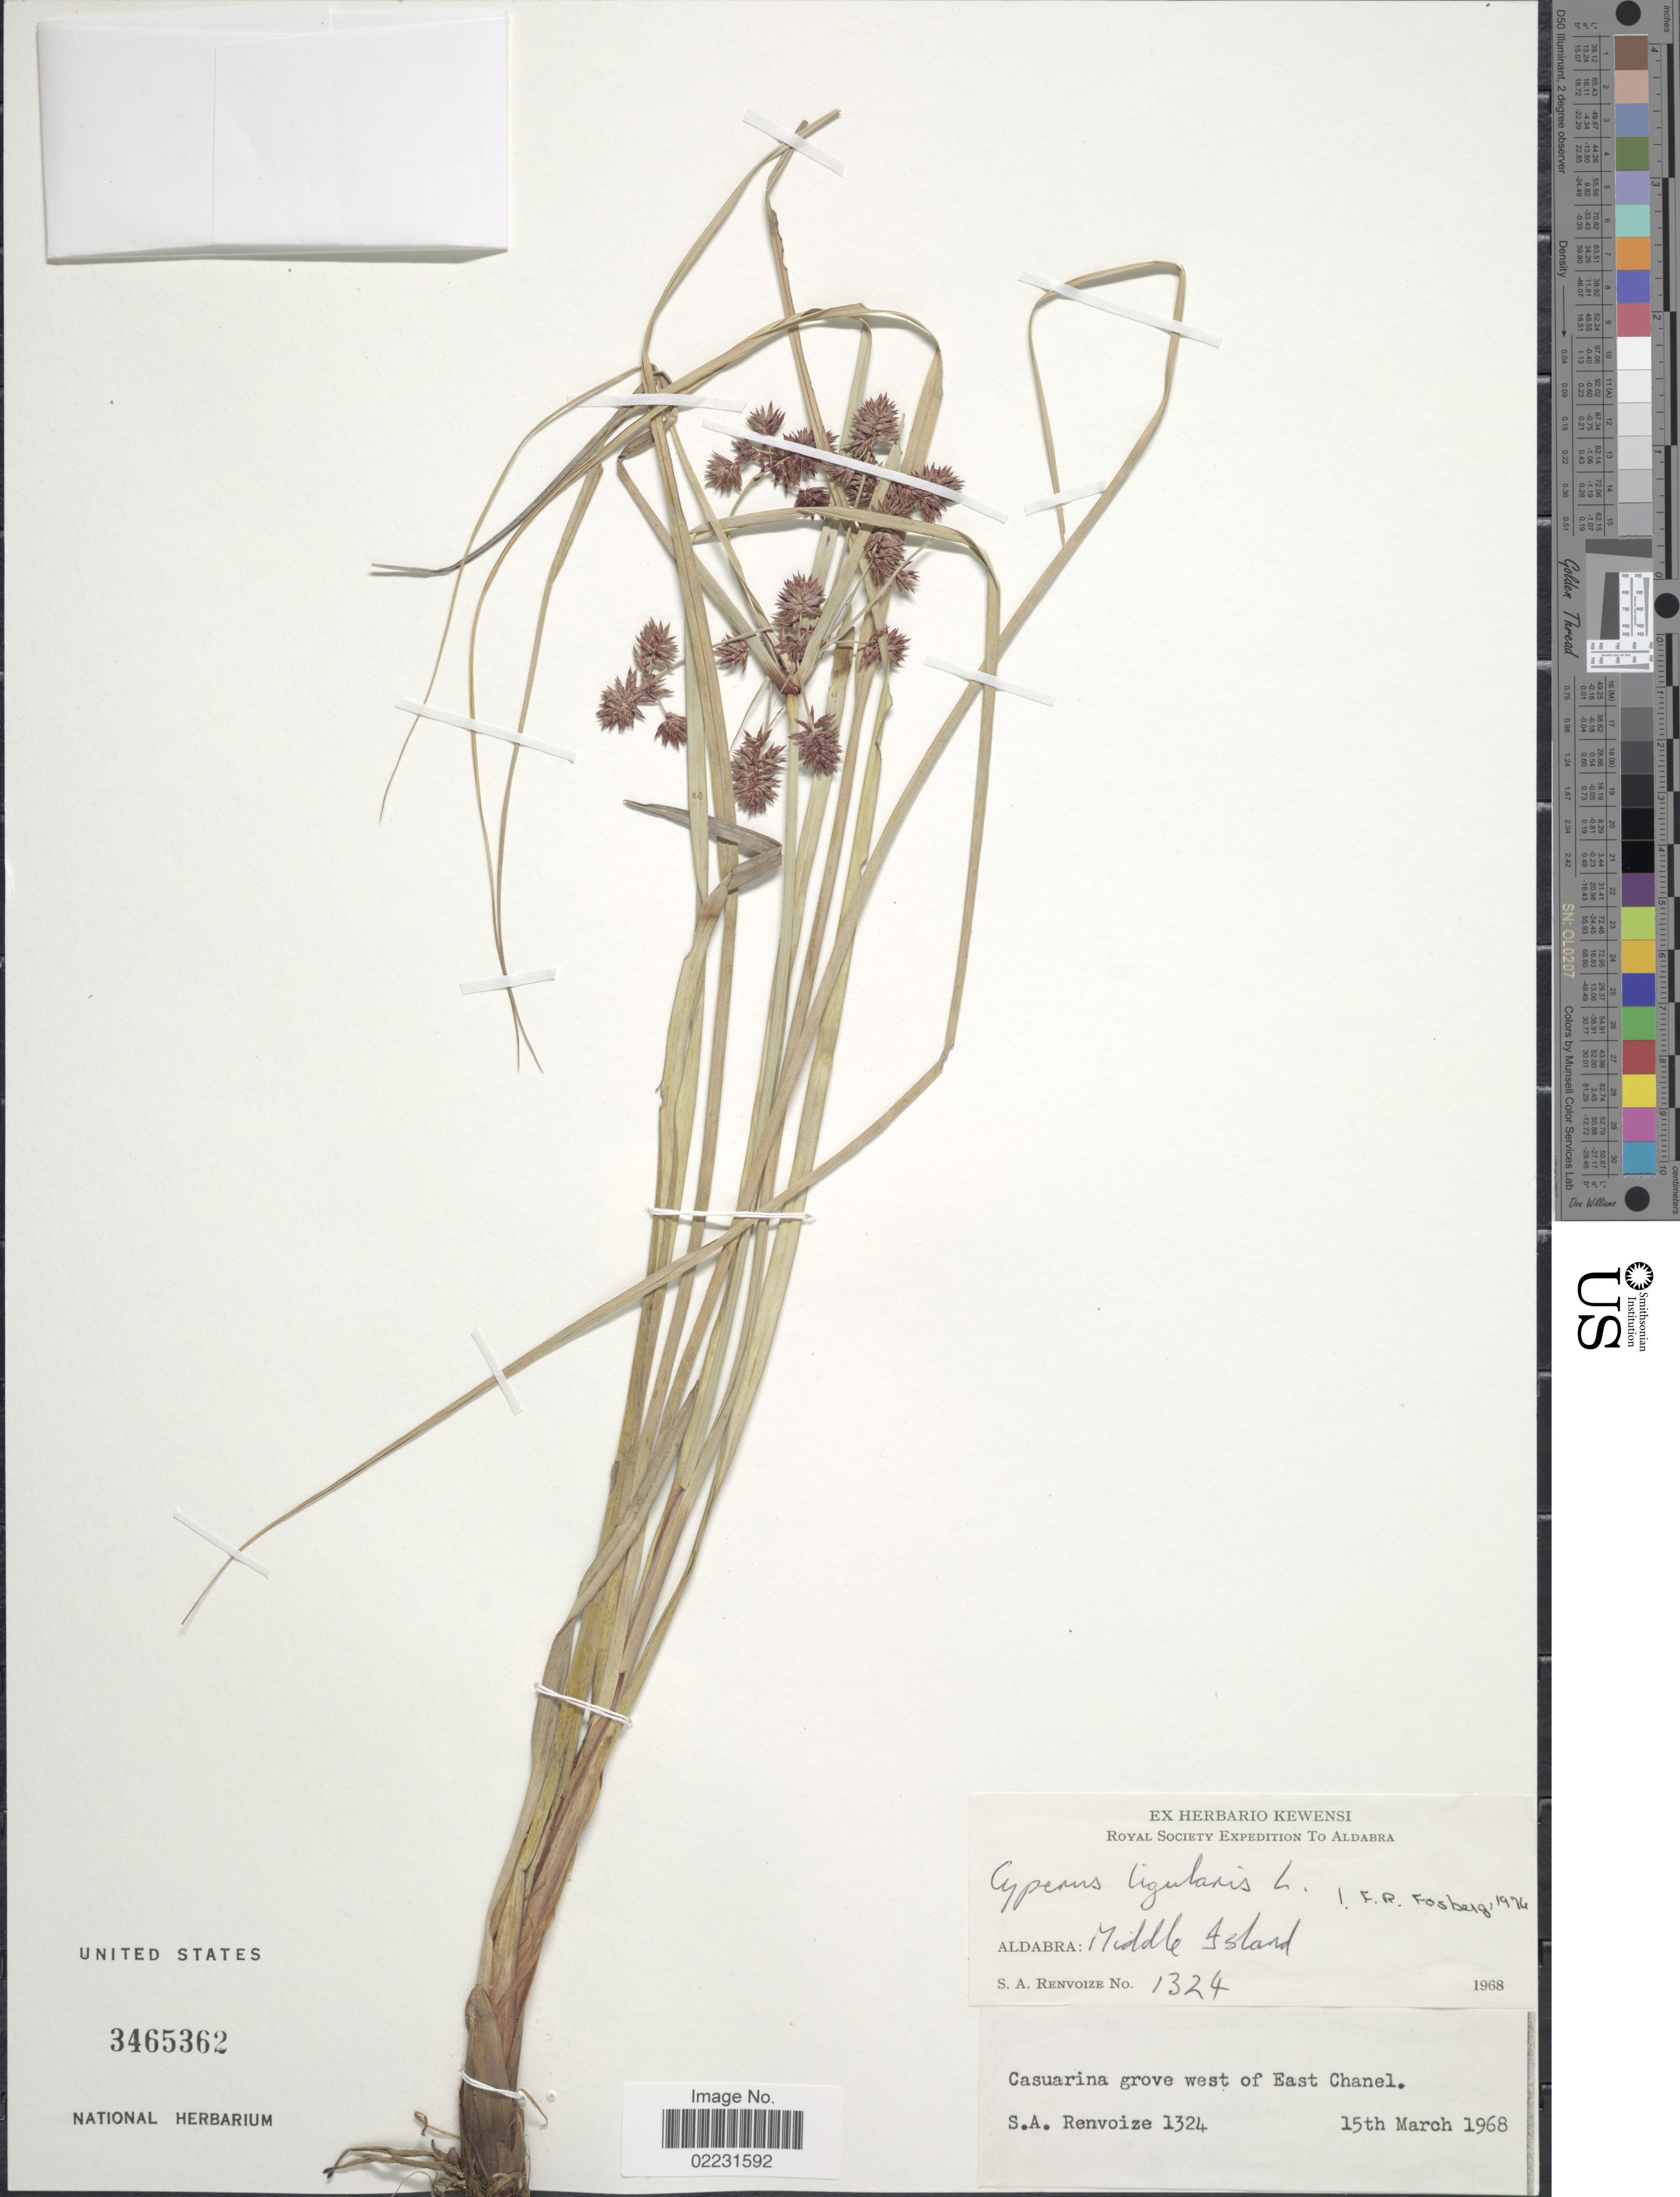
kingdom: Plantae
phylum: Tracheophyta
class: Liliopsida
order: Poales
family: Cyperaceae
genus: Cyperus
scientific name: Cyperus ligularis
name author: L.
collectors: S. A. Renvoize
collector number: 1324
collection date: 1968-03-15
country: Seychelles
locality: Aldabra, Middle Island, Casuarina grove west of East Chanel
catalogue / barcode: US 3465362